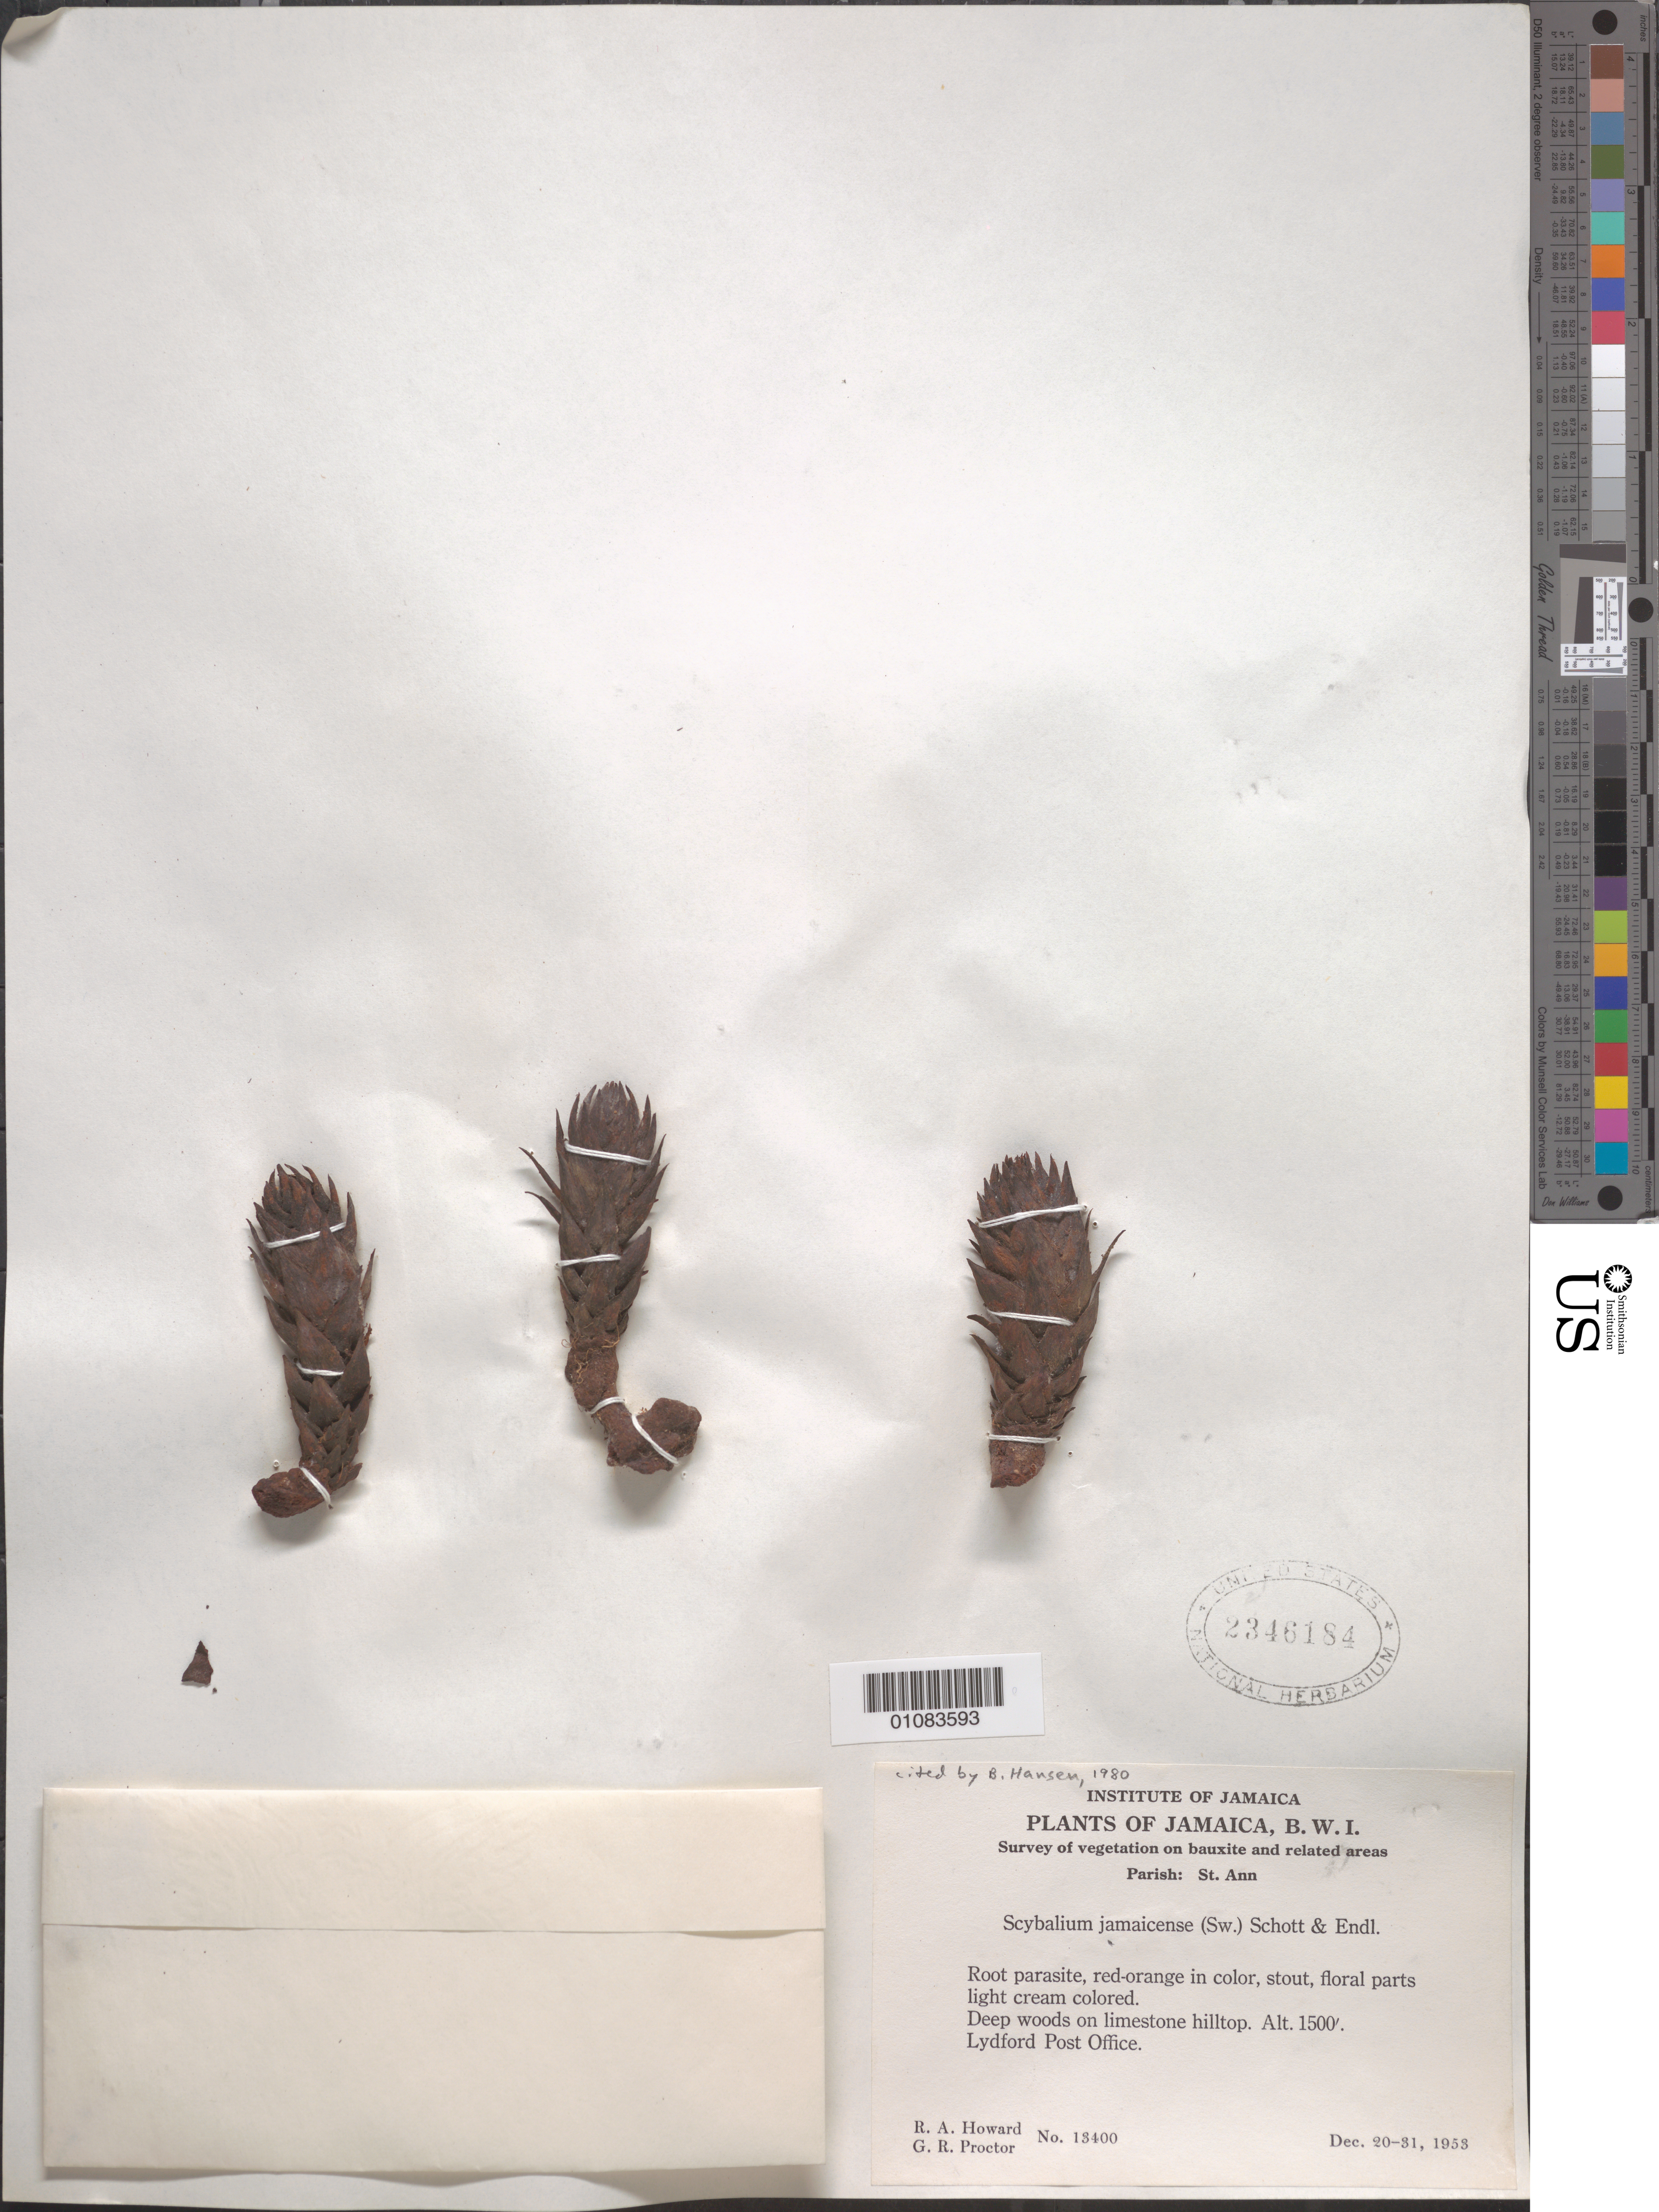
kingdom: Plantae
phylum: Tracheophyta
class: Magnoliopsida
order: Santalales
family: Balanophoraceae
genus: Scybalium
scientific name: Scybalium jamaicense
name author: (Sw.) Schott & Endl.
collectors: R. A. Howard & G. R. Proctor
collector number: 13400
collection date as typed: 20 Dec 1953 to 31 Dec 1953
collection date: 1953-12-20/1953-12-31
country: Jamaica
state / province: Saint Ann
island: Jamaica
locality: Lydford Post Office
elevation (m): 457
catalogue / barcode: US 2346184